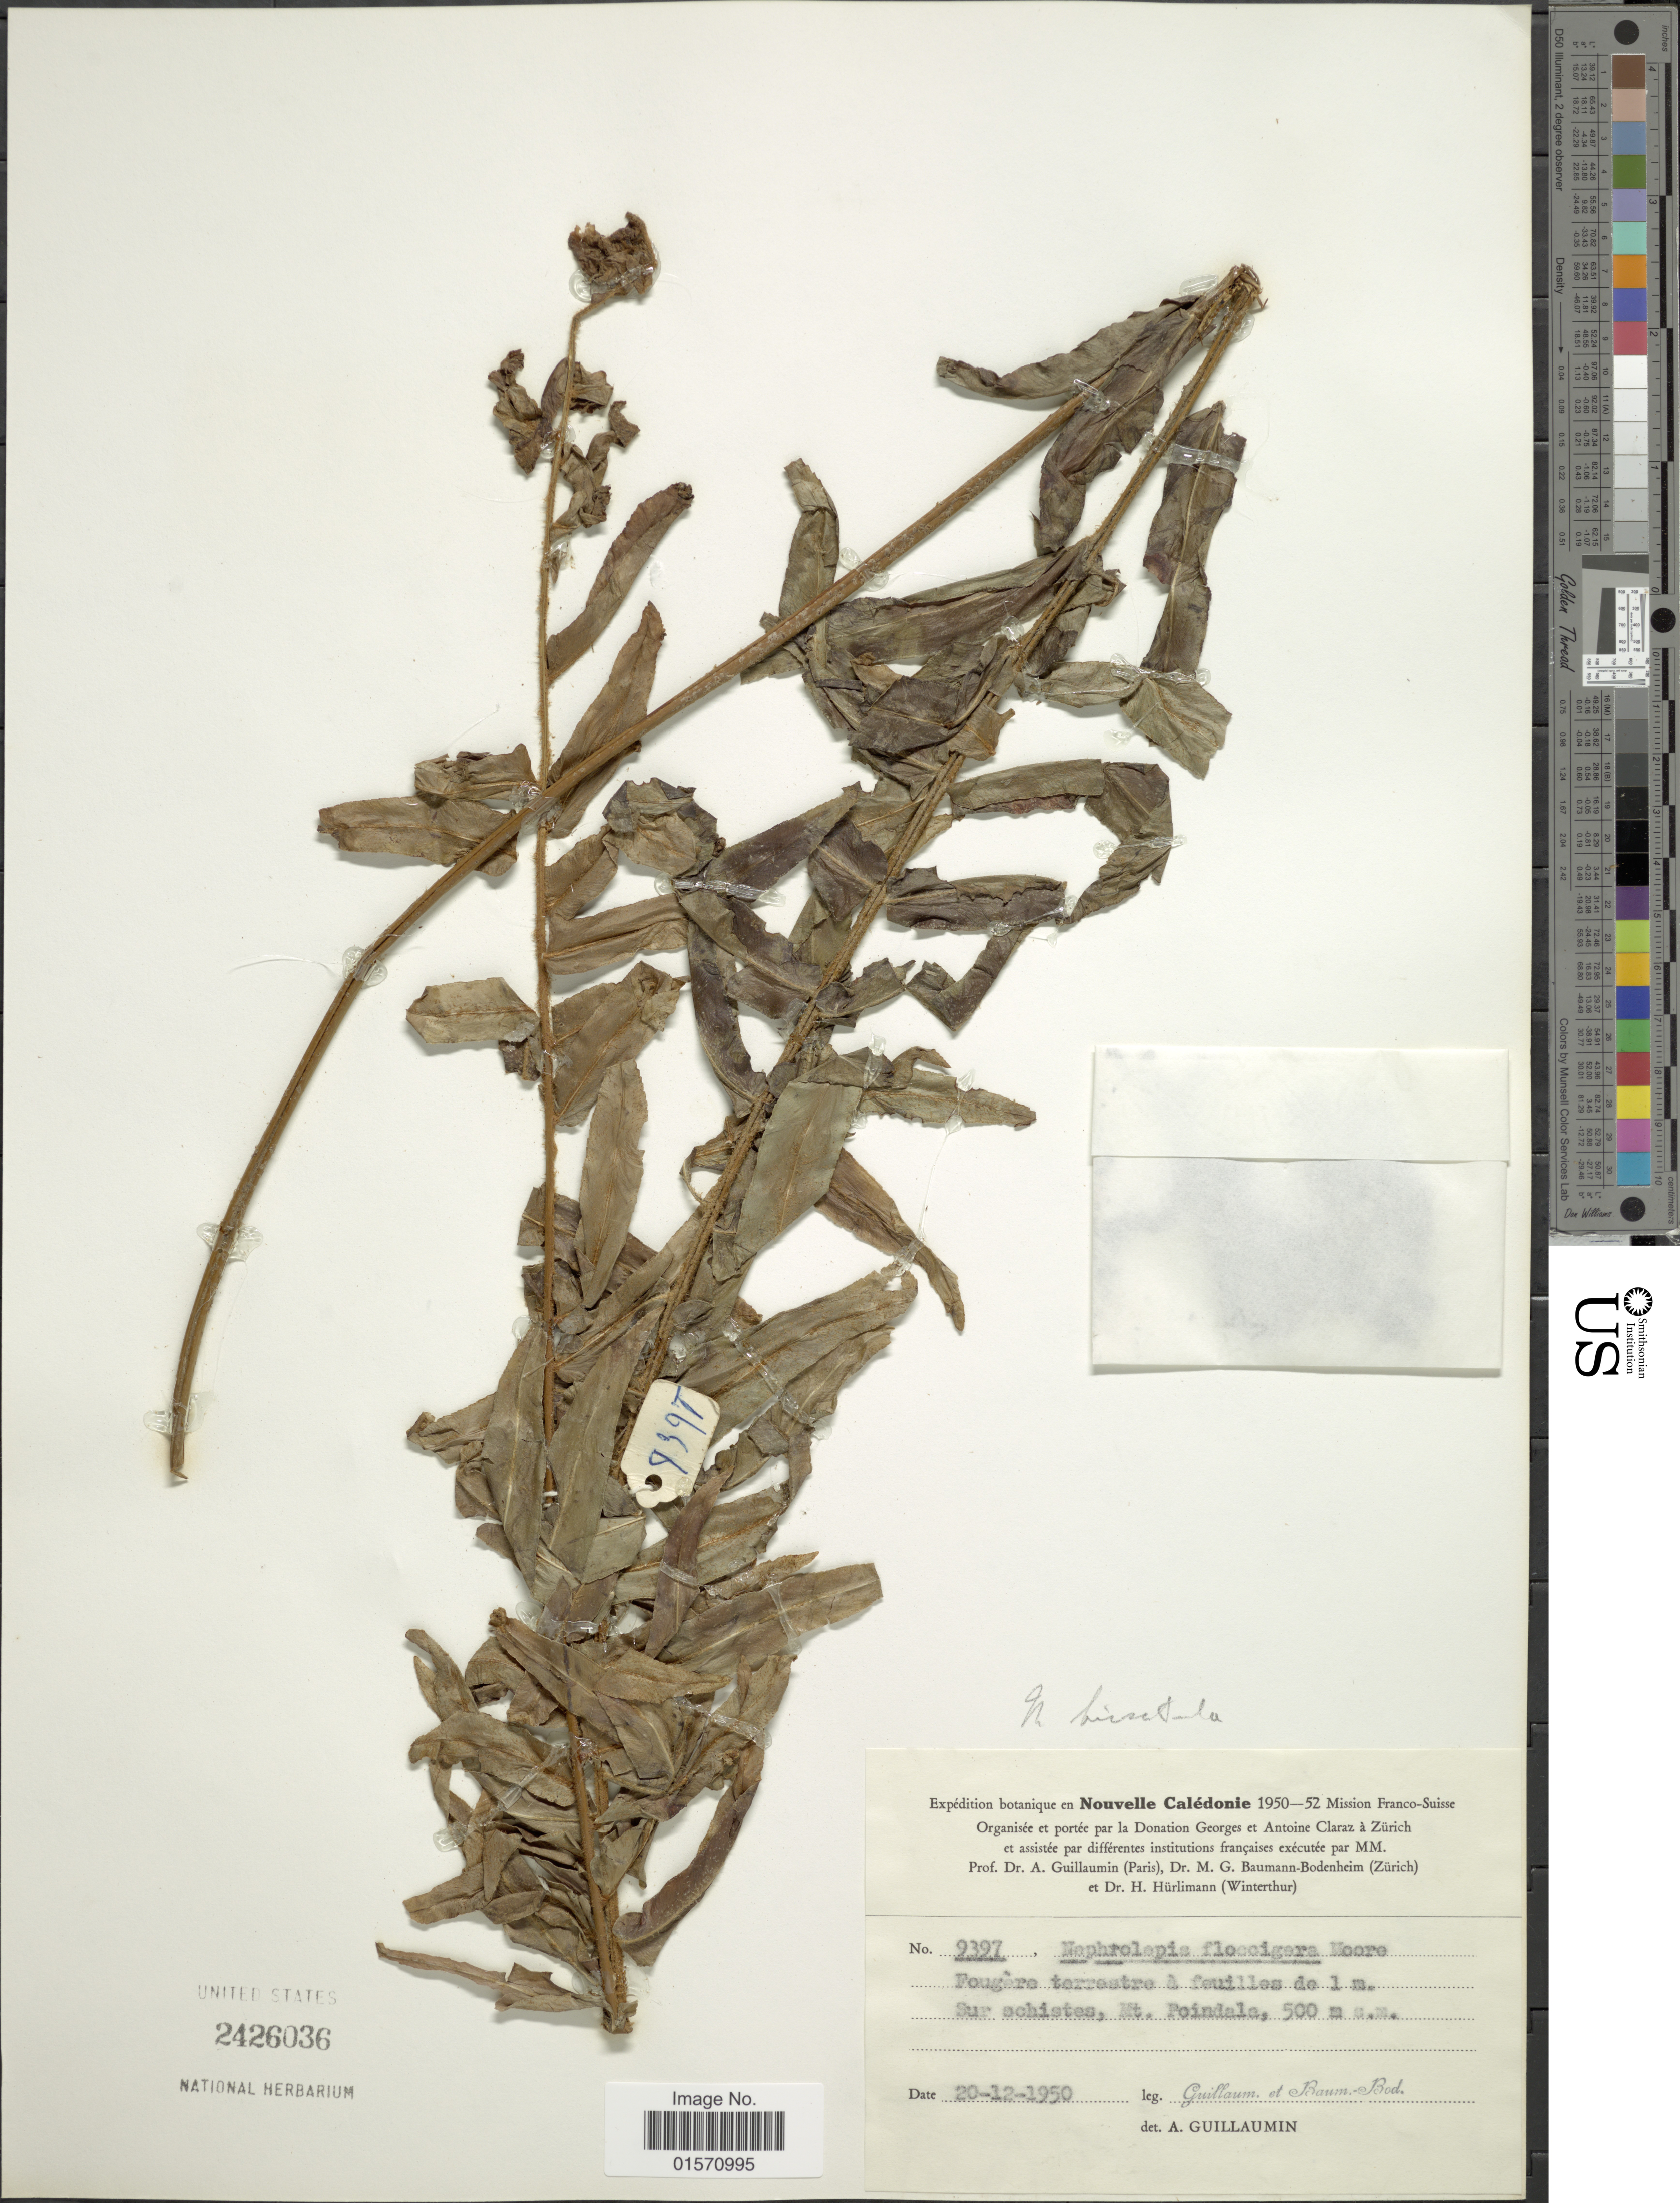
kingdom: Plantae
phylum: Tracheophyta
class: Polypodiopsida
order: Polypodiales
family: Nephrolepidaceae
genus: Nephrolepis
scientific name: Nephrolepis hirsutula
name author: (G. Forst.) C. Presl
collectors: A. Guillaumin & M. G. Baumann-Bodenheim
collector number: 9397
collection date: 1950-12-20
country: New Caledonia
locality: Sur schistes, Mt. Poindala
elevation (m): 500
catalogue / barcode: US 2426036